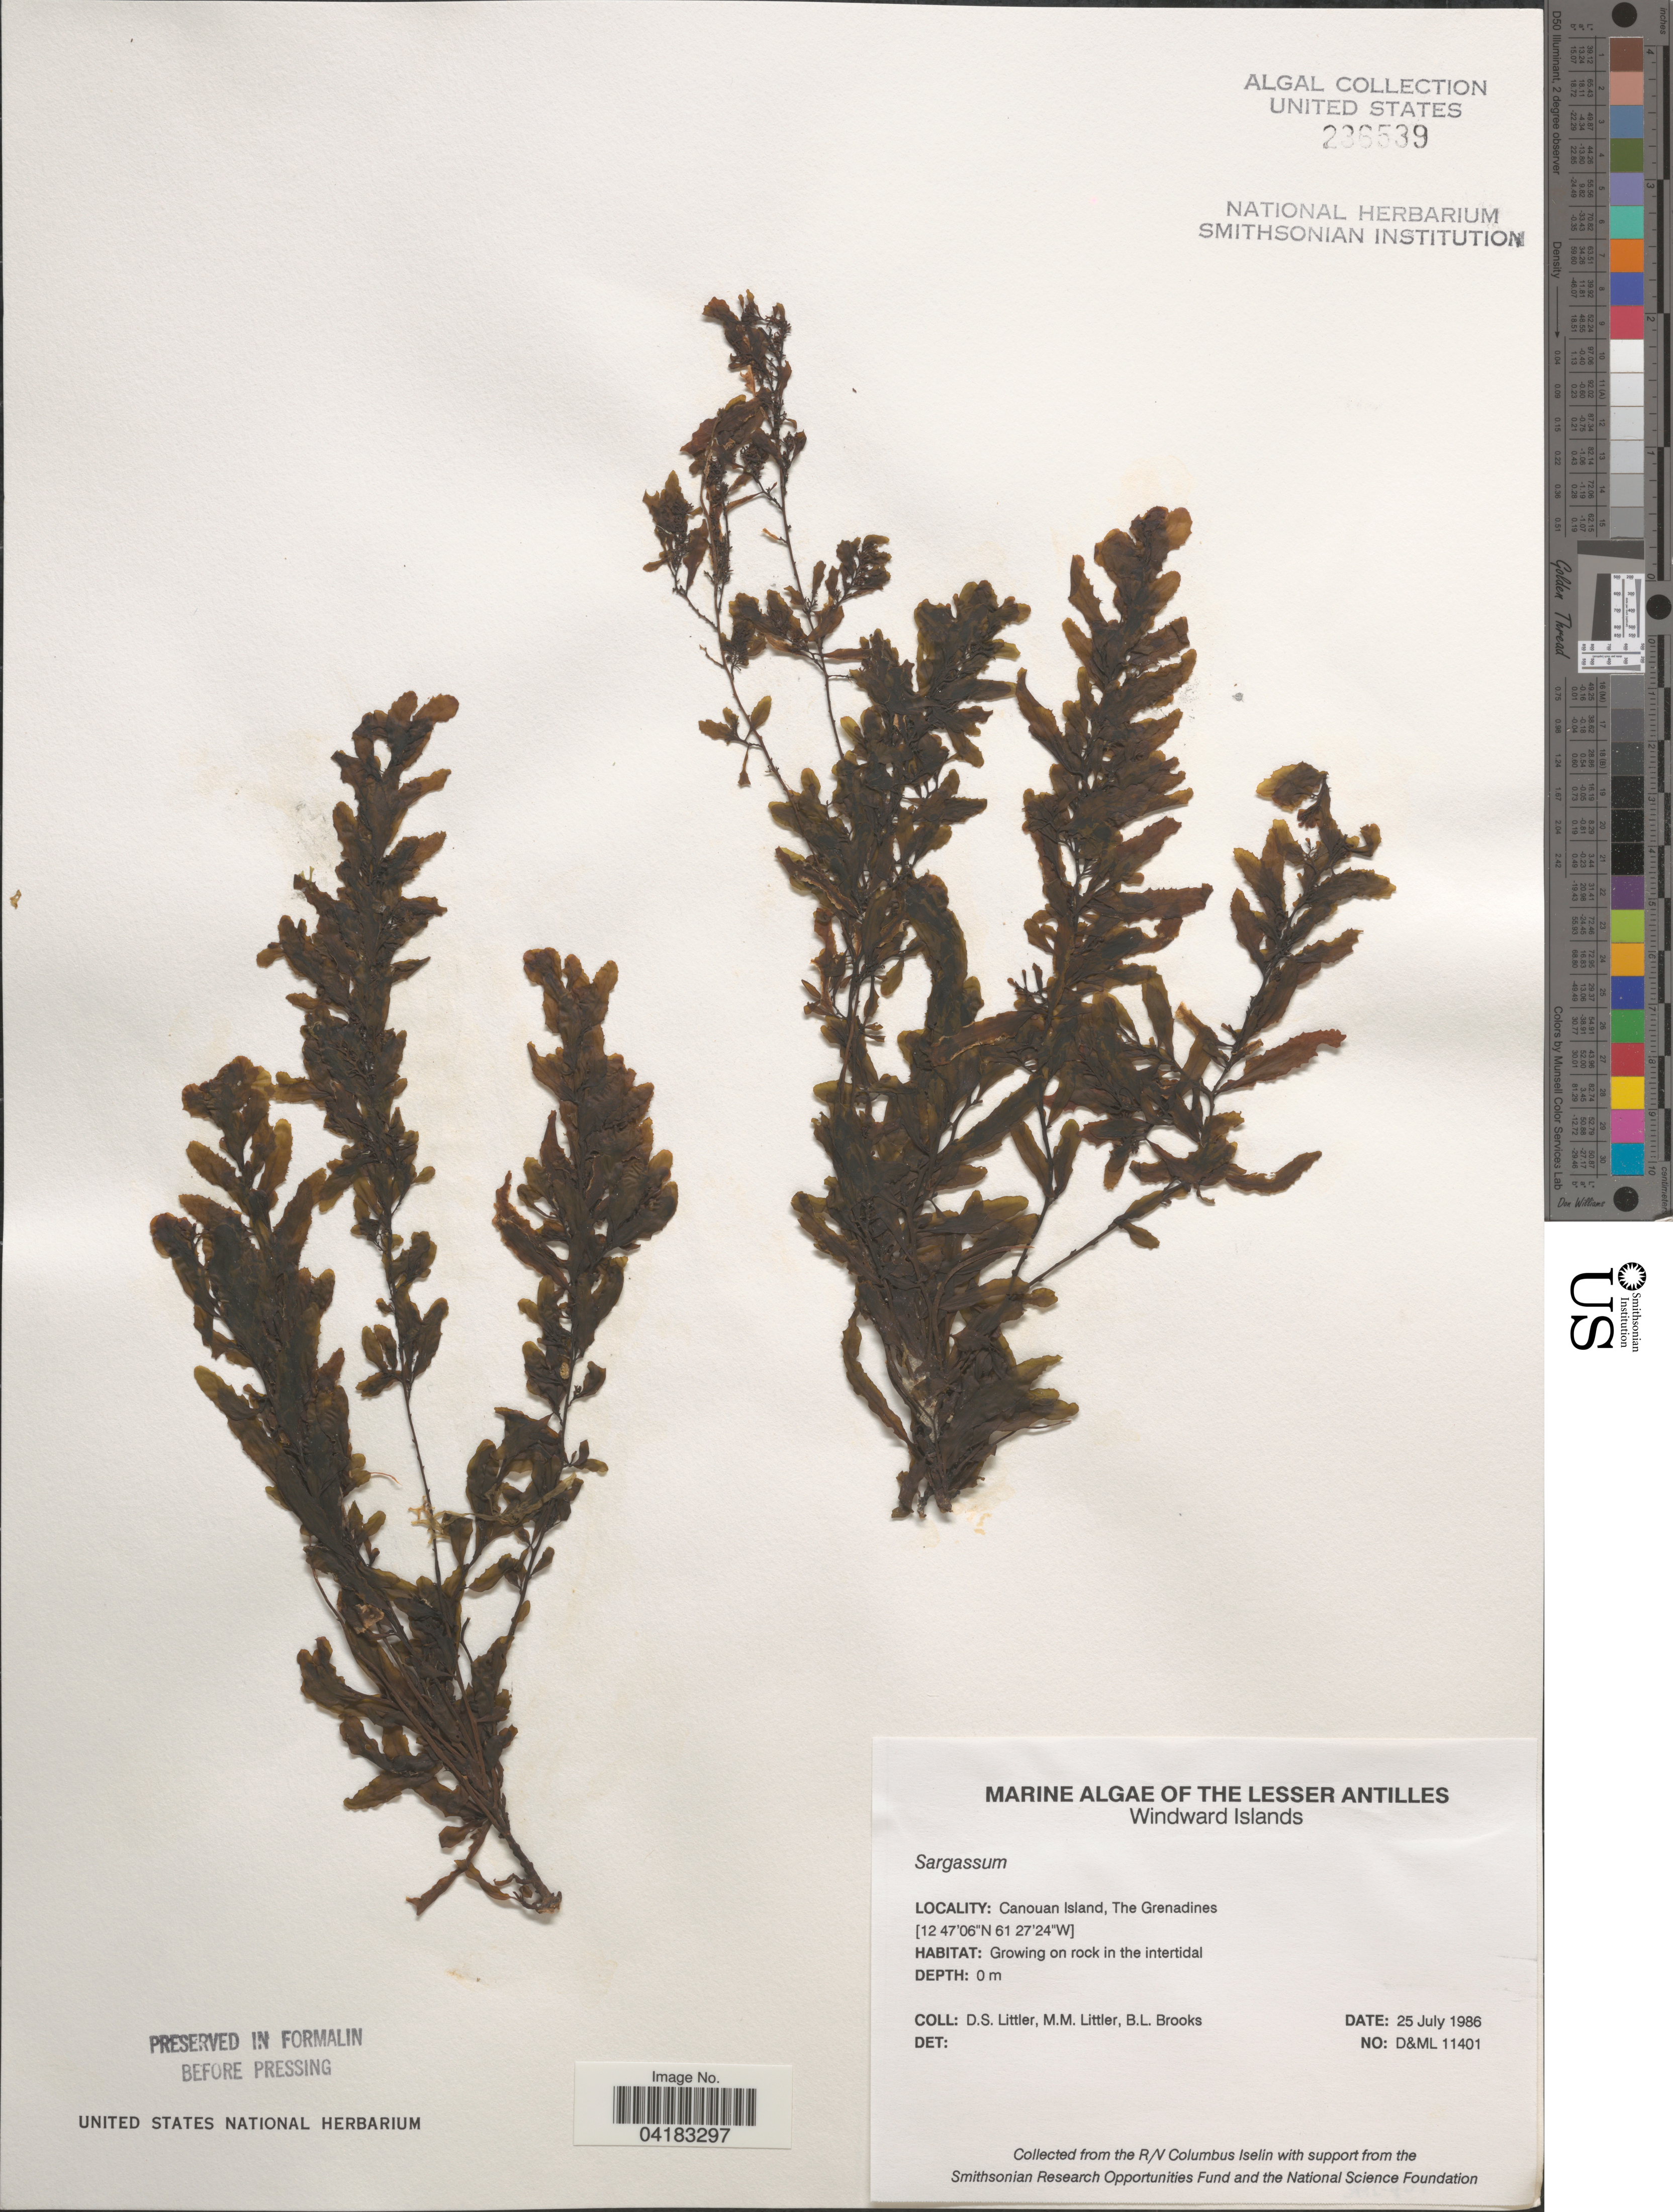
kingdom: Chromista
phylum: Ochrophyta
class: Phaeophyceae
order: Fucales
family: Sargassaceae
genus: Sargassum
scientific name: Sargassum sp.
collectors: D. S. Littler & B. Brooks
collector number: D&ML11401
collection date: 1986-07-25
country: St. Vincent - Grenadines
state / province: Grenadines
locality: The Lesser Antilles. Windward Islands. Canouan Island.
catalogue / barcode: US 236539